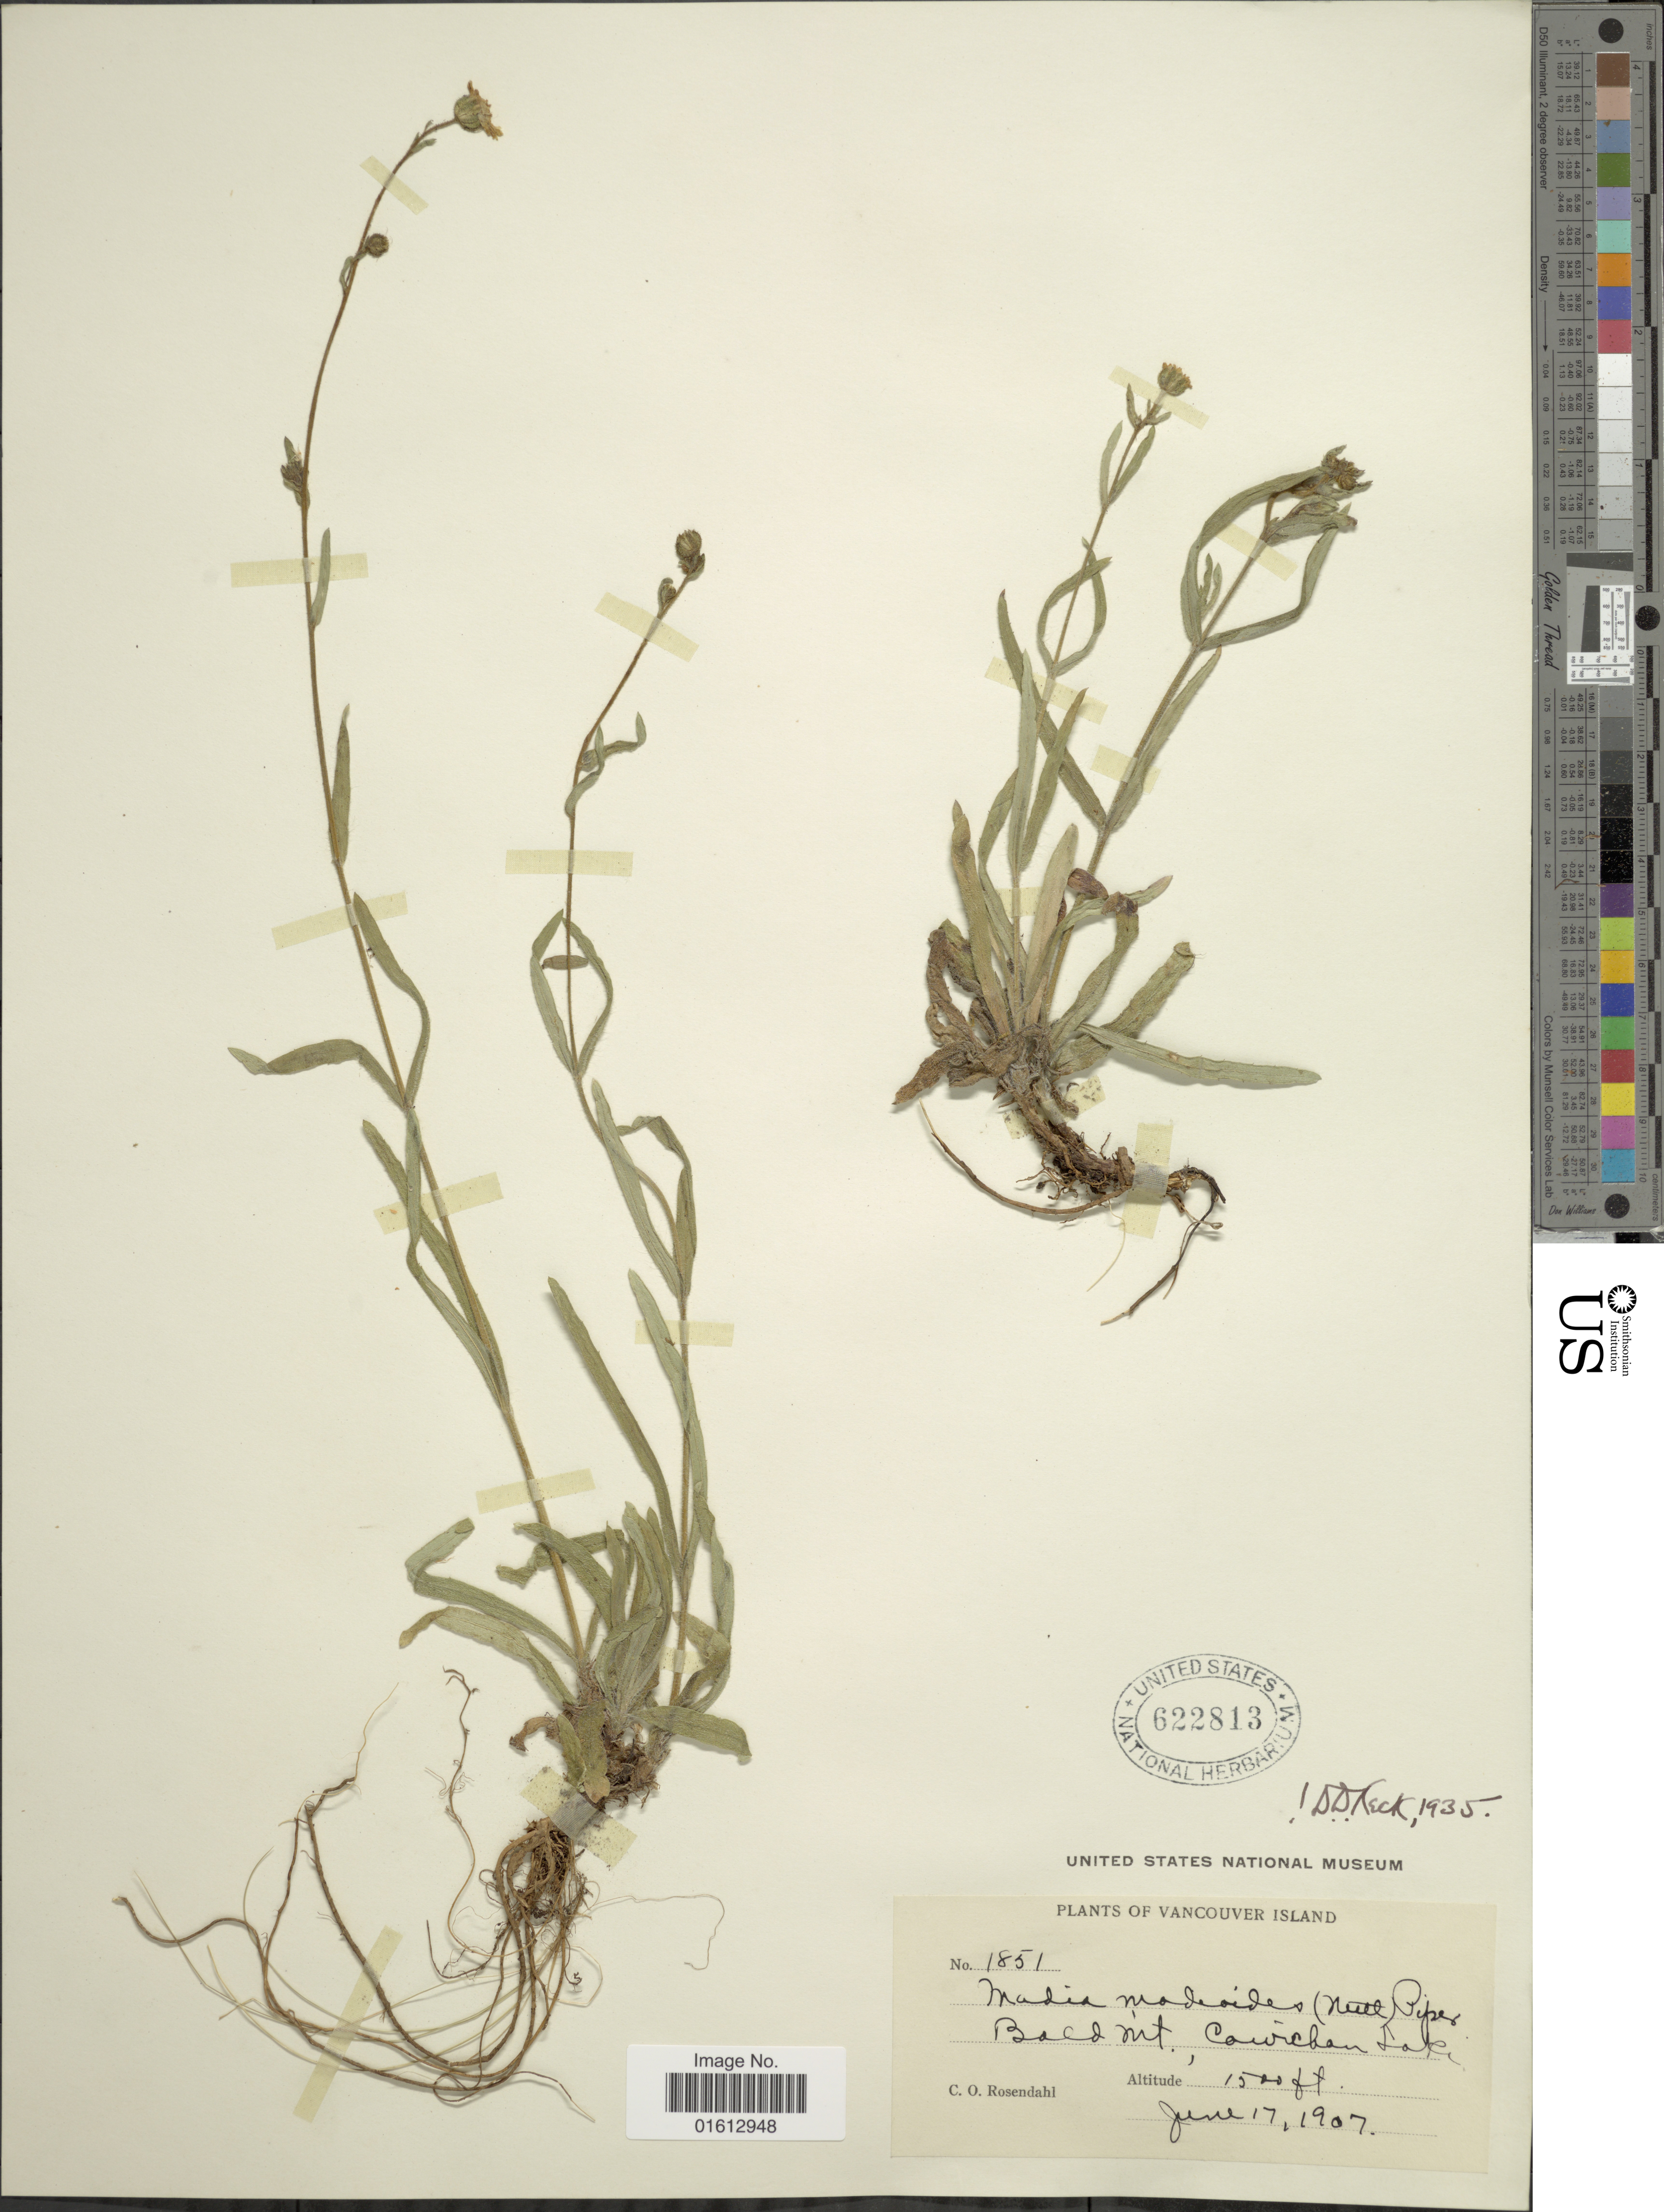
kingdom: Plantae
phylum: Tracheophyta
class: Magnoliopsida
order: Asterales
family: Asteraceae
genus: Madia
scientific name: Madia madioides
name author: (Nutt.) Greene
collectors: C. O. Rosendahl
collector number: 1851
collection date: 1907-06-17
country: Canada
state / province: British Columbia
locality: Vancouver Island, Bald Mt. Cowichan Lake.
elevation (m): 457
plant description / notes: Precise locality edit: Corrected "Caivicban Lake" to "Cowichan Lake."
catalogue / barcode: US 622813